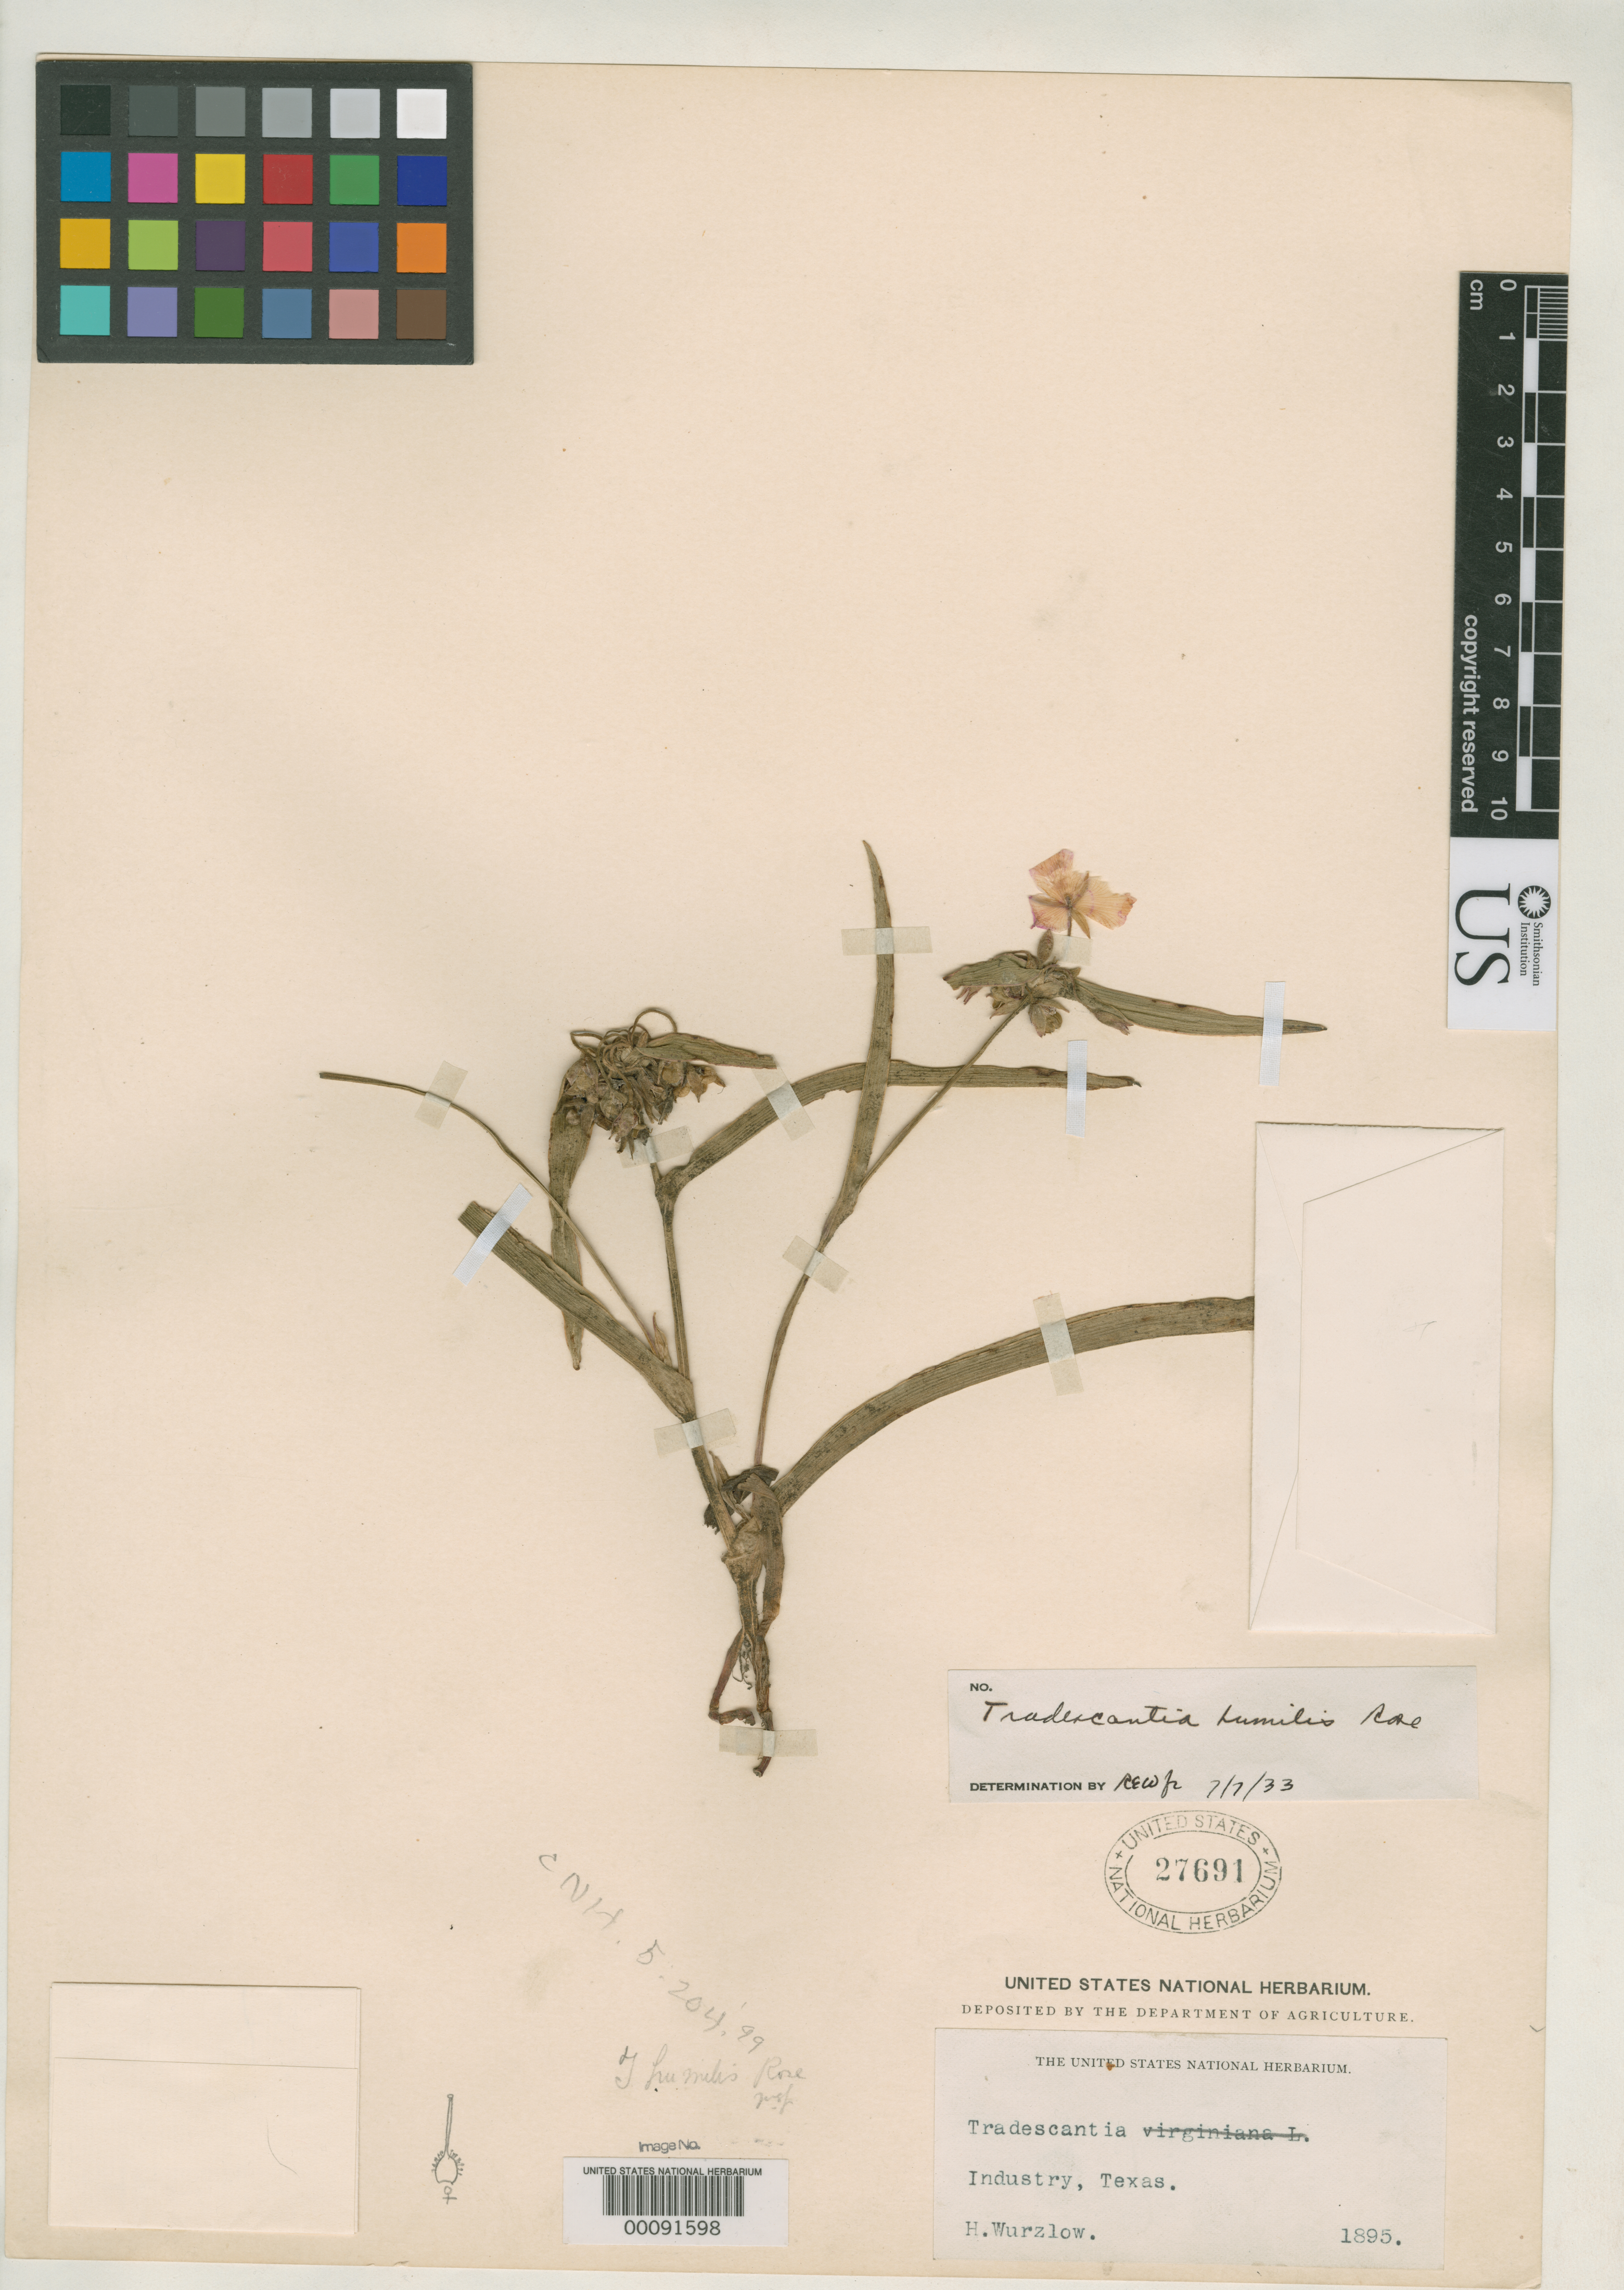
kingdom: Plantae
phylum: Tracheophyta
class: Liliopsida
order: Commelinales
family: Commelinaceae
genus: Tradescantia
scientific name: Tradescantia humilis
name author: Rose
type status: Holotype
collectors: H. Wurzlow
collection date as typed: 1895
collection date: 1895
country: United States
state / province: Texas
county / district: Austin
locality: Near Industry.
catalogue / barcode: US 27691